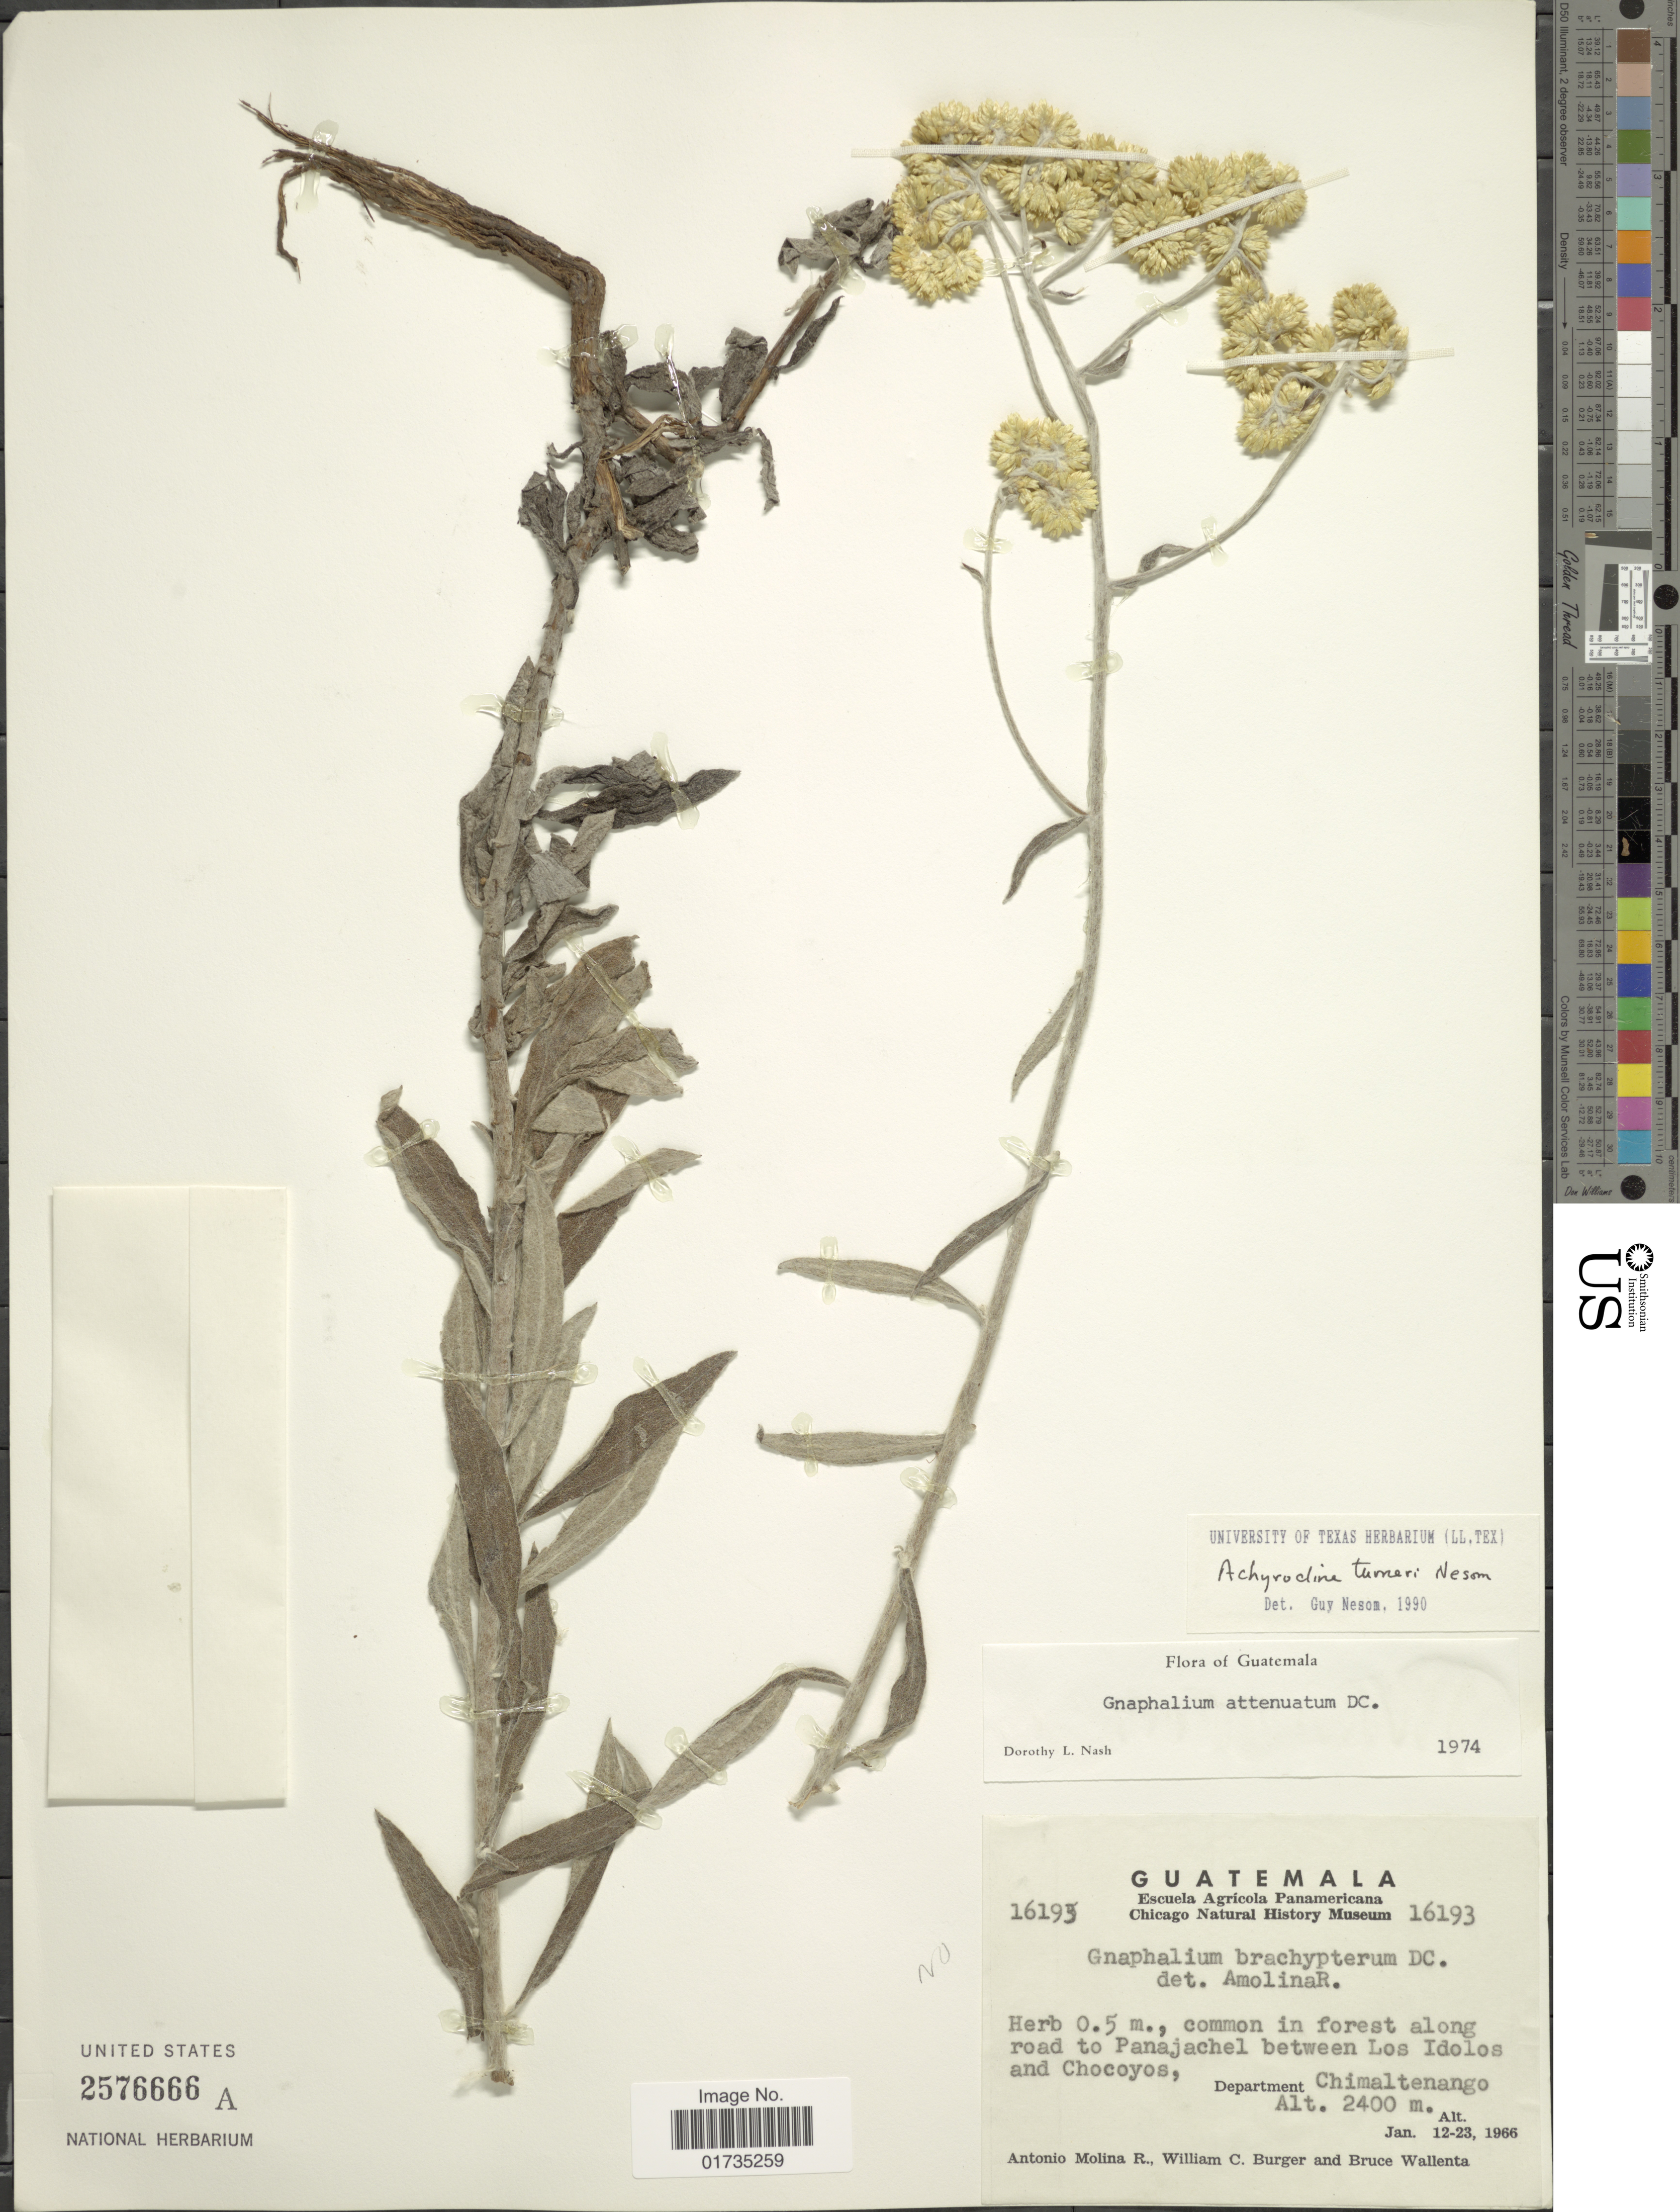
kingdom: Plantae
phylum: Tracheophyta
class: Magnoliopsida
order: Asterales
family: Asteraceae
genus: Achyrocline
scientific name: Achyrocline turneri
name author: G.L. Nesom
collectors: A. Molina R., W. Burger & B. Wallenta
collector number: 16193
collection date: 1966-01-12/1966-01-23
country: Guatemala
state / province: Chimaltenango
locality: Guatemala. Department Chimaltenango. in forest along road to Panajachel between Los Idolos and Chocoyos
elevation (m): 2400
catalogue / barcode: US 2576666A